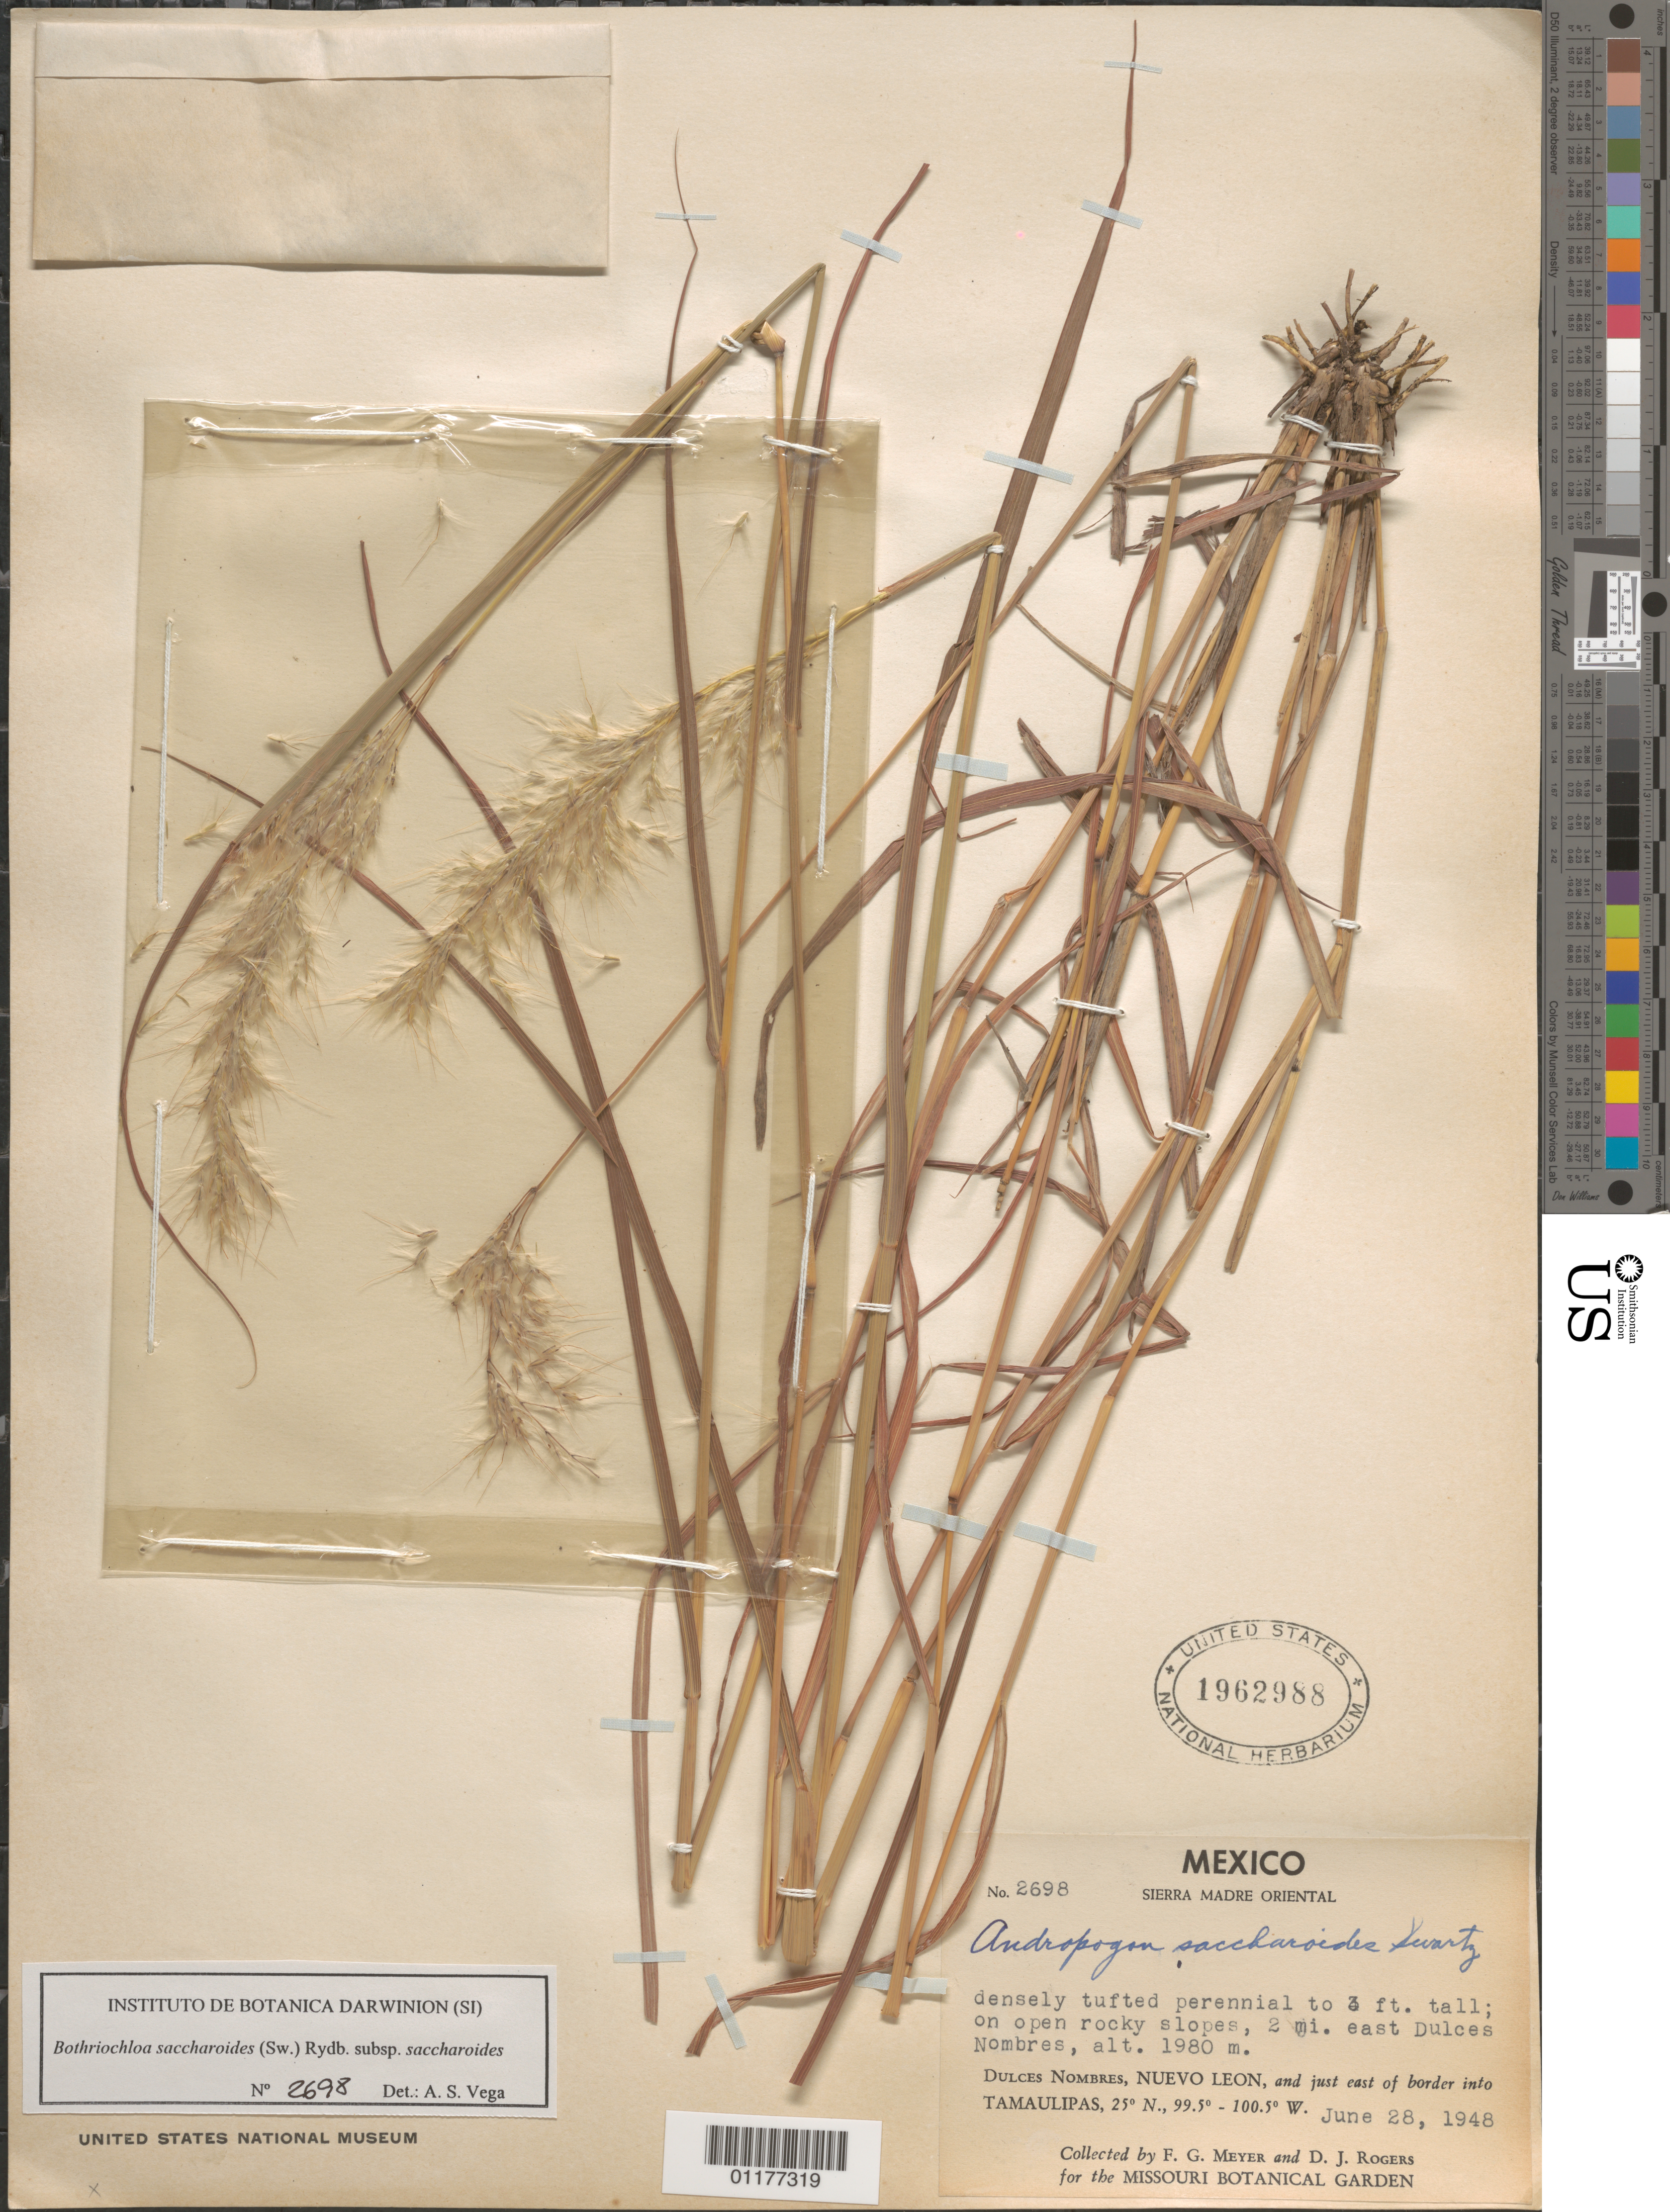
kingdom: Plantae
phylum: Tracheophyta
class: Liliopsida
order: Poales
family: Poaceae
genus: Bothriochloa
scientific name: Bothriochloa saccharoides subsp. saccharoides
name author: (Sw.) Rydb.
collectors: F. G. Meyer & D. J. Rogers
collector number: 2698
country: Mexico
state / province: Nuevo León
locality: Dulces Nombres, just E of border into Tamaulipas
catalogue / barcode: US 1962988